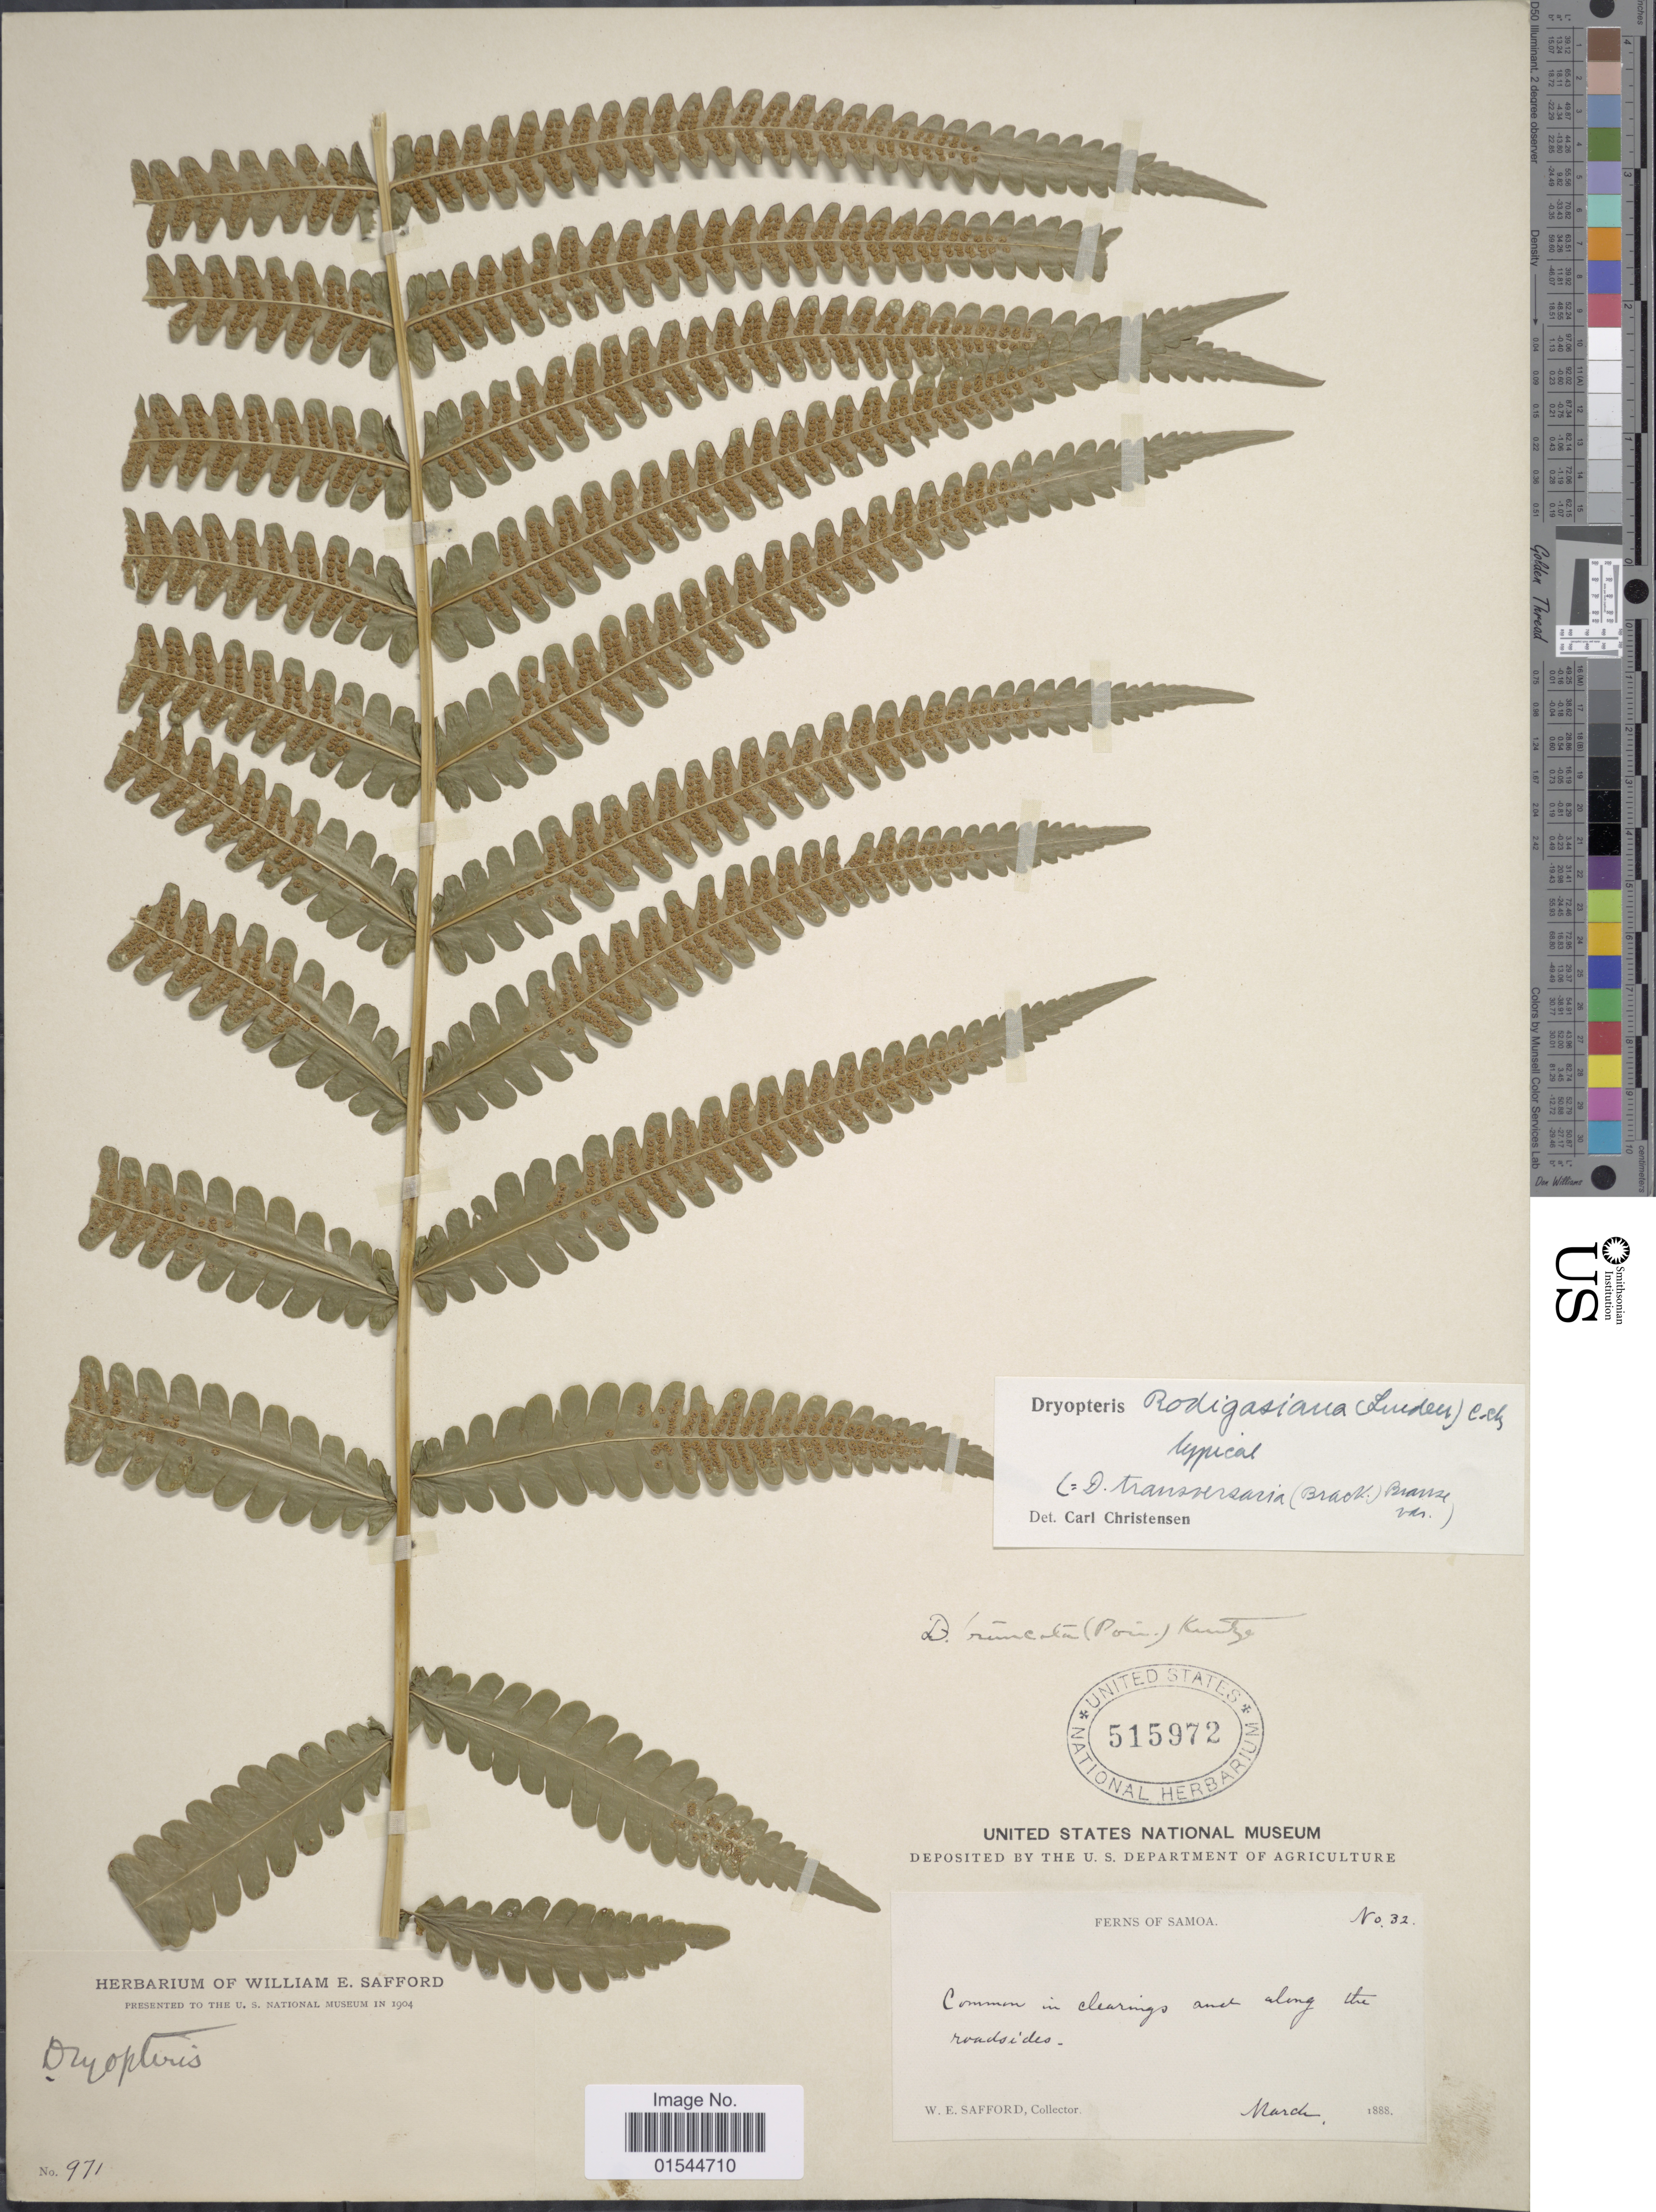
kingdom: Plantae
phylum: Tracheophyta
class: Polypodiopsida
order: Polypodiales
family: Thelypteridaceae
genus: Pneumatopteris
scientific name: Pneumatopteris rodigasiana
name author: (T. Moore) Holttum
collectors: W. E. Safford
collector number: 32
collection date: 1888-03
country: American Samoa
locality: Samoa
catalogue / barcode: US 515972